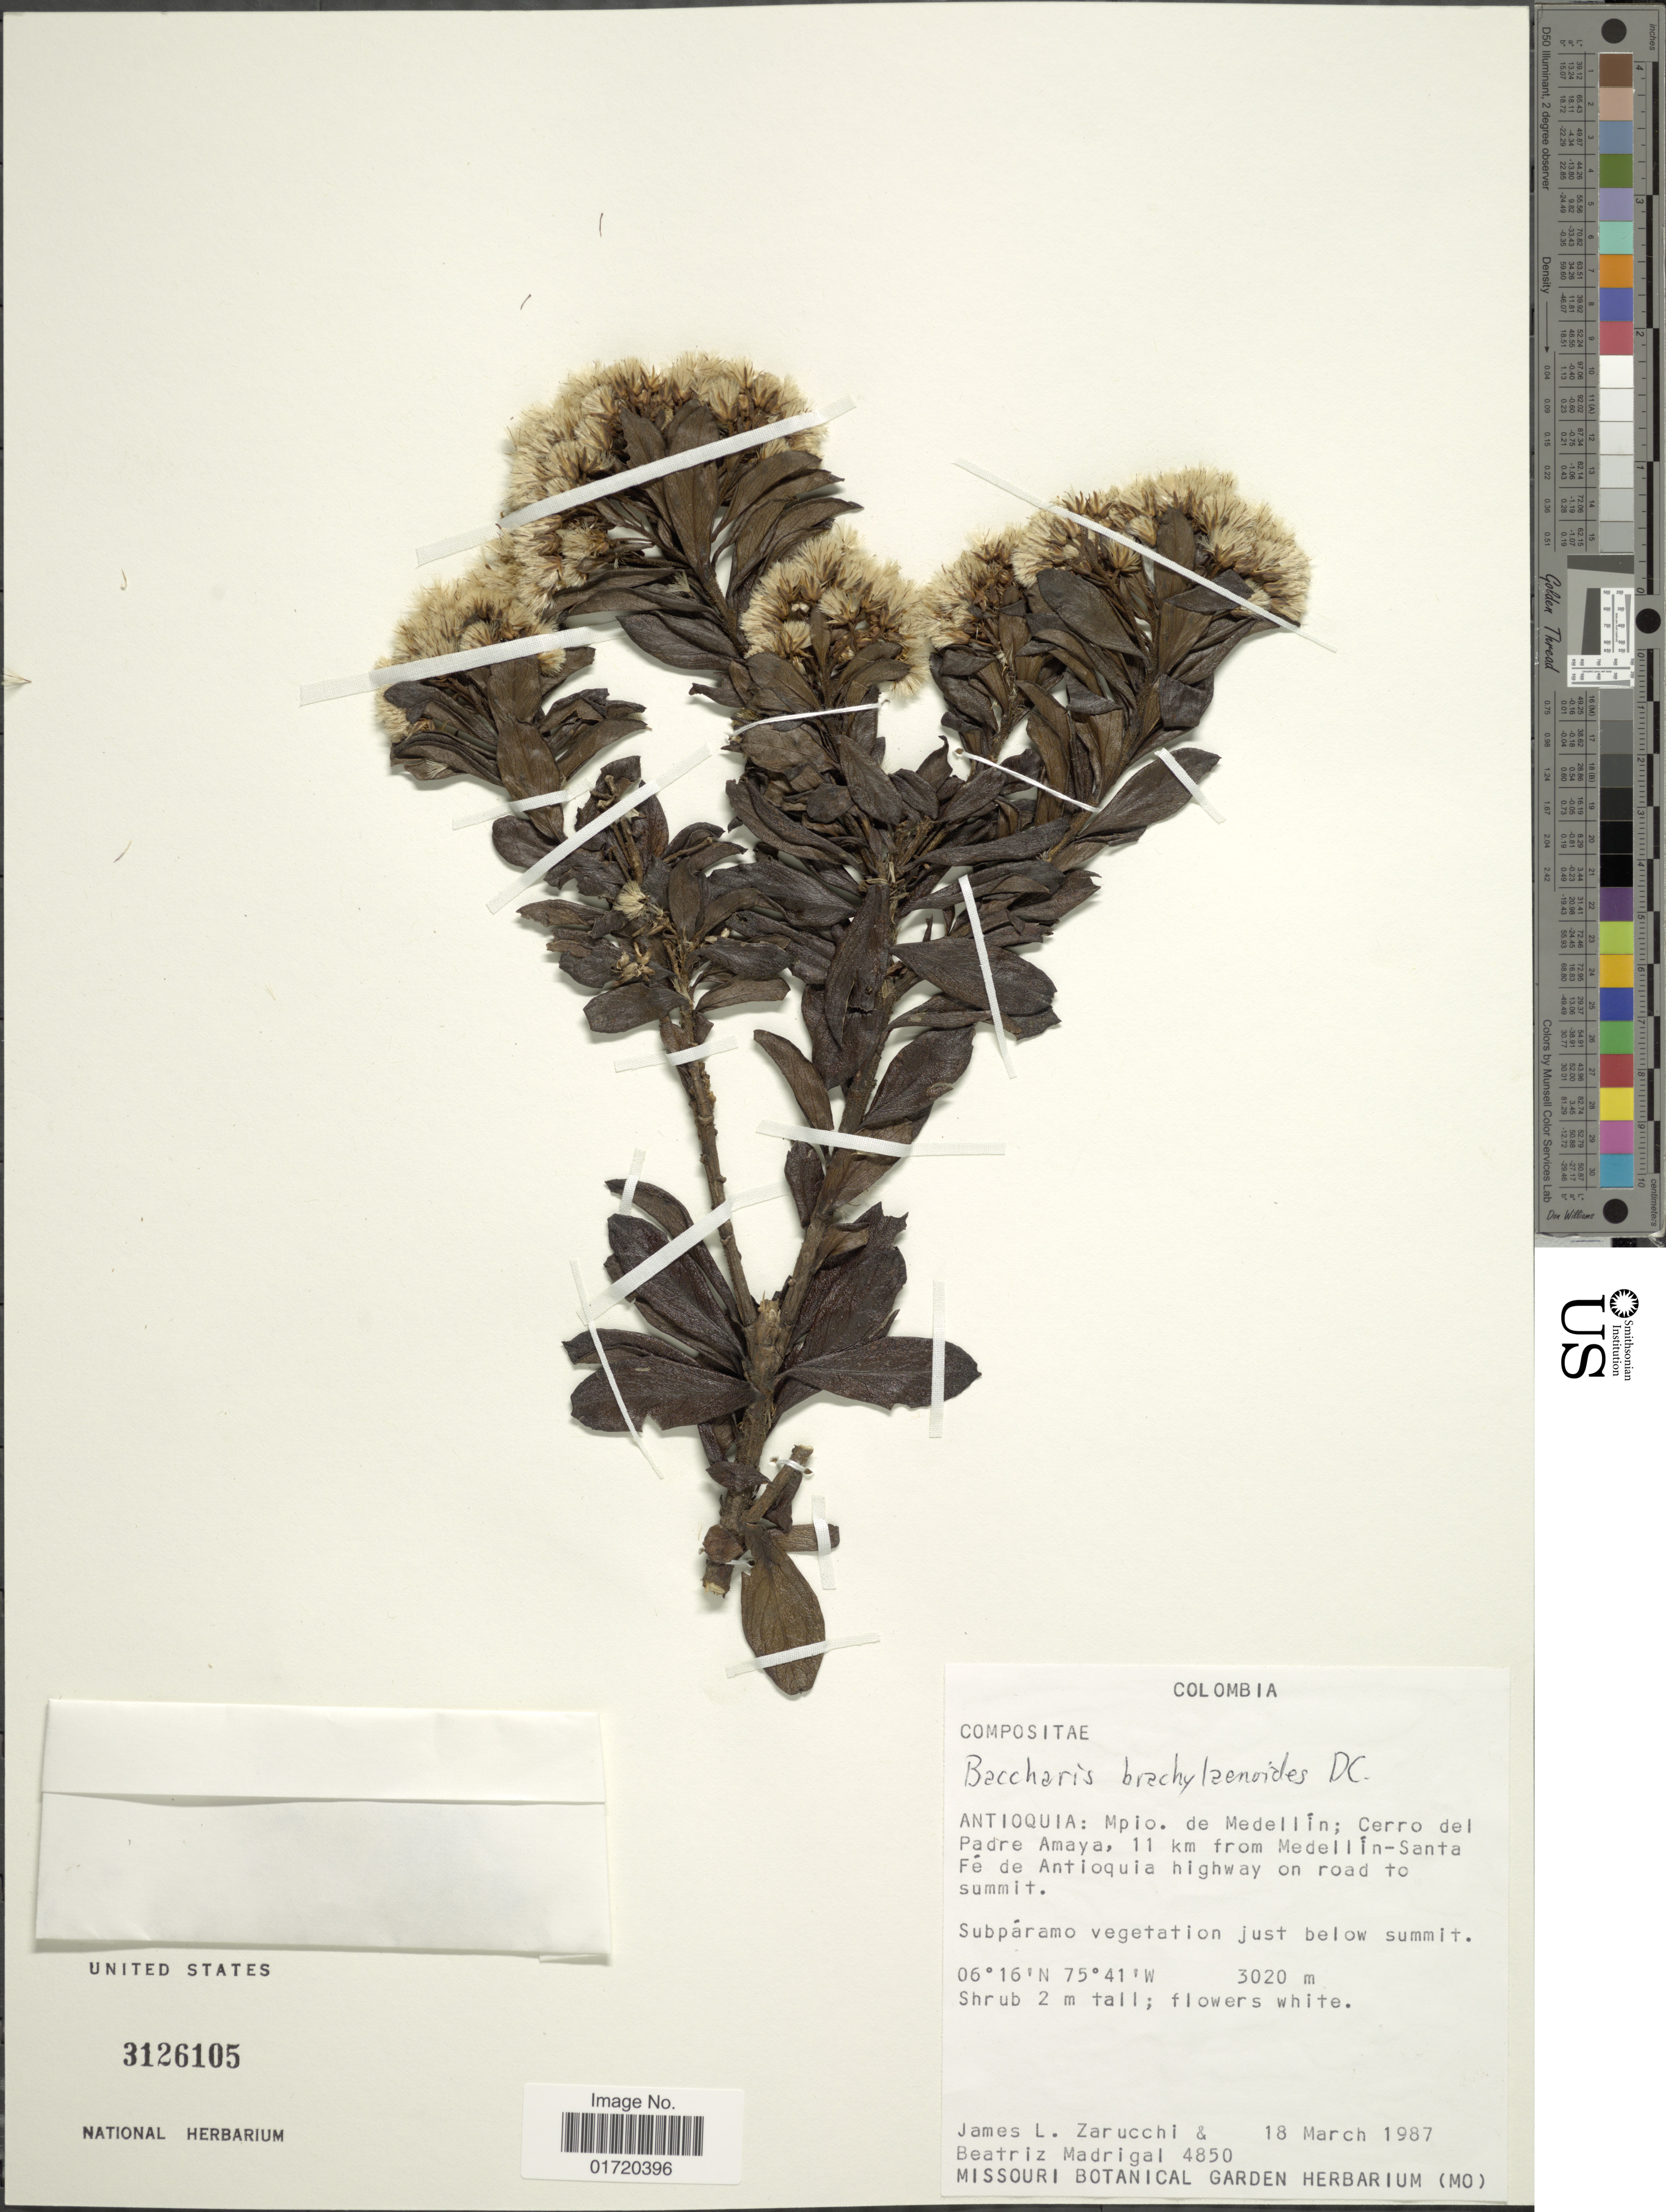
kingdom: Plantae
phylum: Tracheophyta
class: Magnoliopsida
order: Asterales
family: Asteraceae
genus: Baccharis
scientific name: Baccharis brachylaenoides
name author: DC.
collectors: J. L. Zarucchi & B. E. Madrigal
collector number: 4850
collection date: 1987-03-18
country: Colombia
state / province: Antioquia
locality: Mpio. de Medellin, Cerro del Padre Amaya, 11 km from Medellin-Santa Fe de antioquia highway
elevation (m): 3020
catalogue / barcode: US 3126105